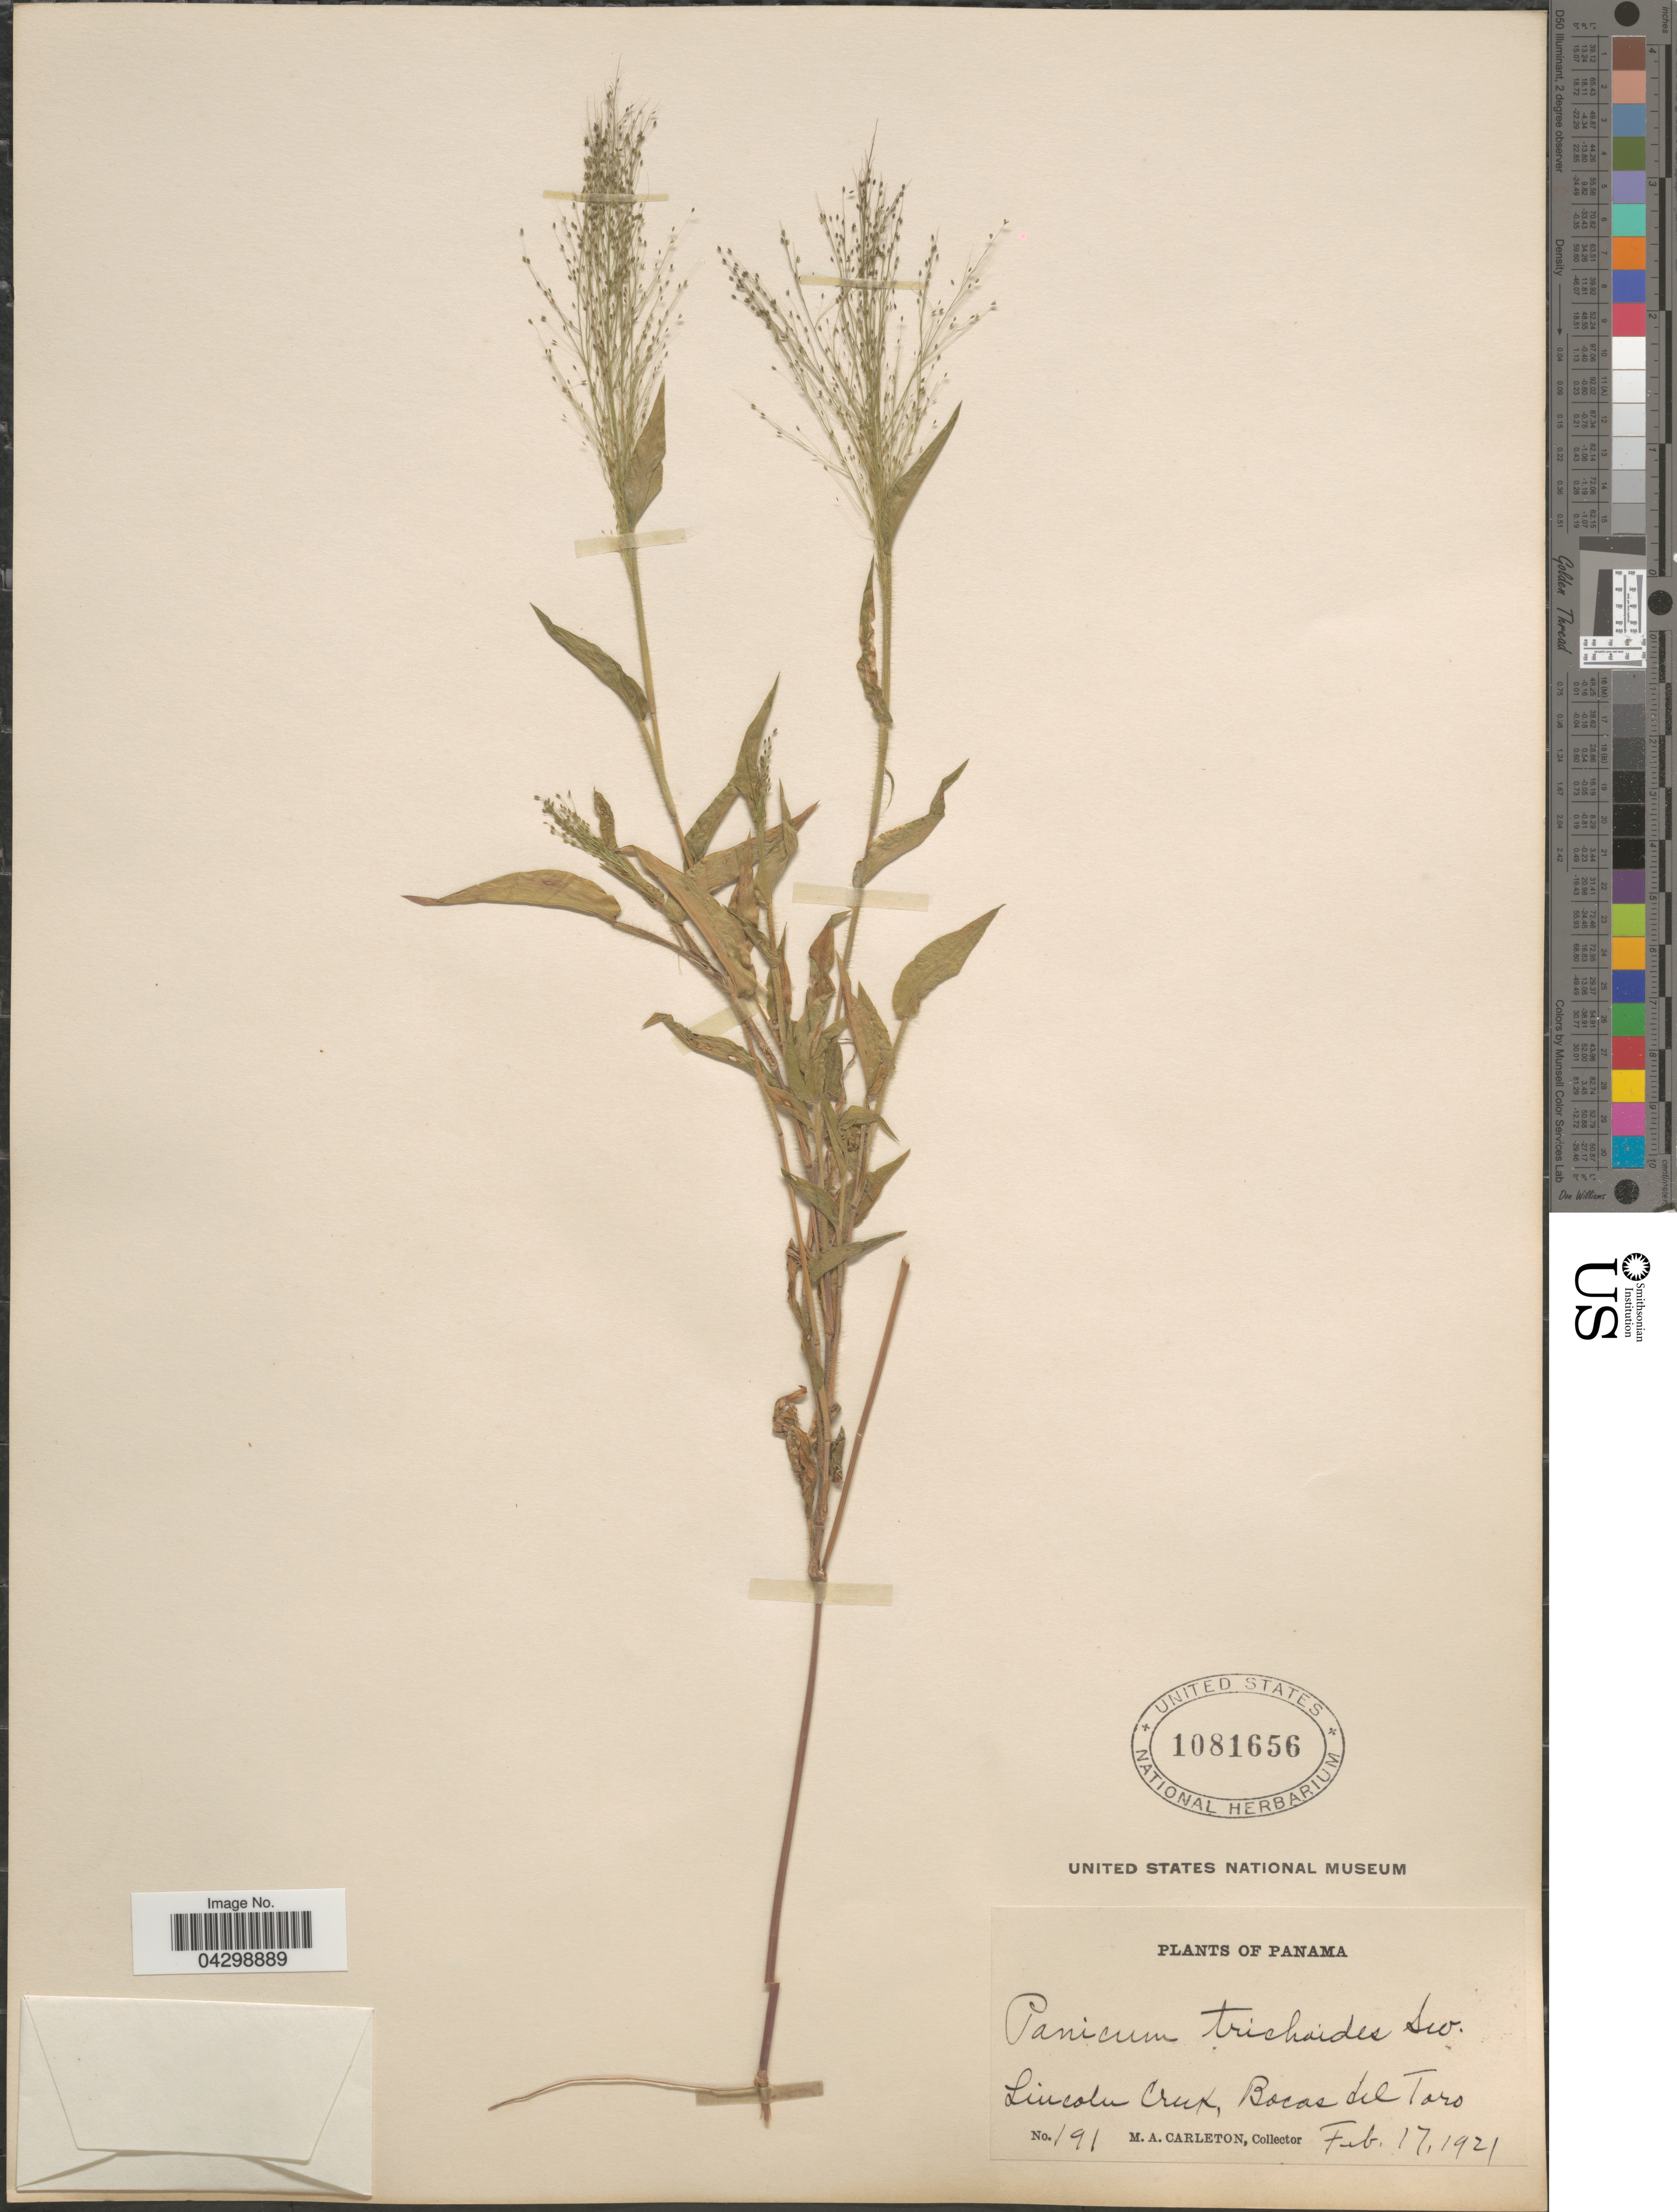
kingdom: Plantae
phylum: Tracheophyta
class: Liliopsida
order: Poales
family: Poaceae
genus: Panicum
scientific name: Panicum trichoides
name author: Sw.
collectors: M. A. Carleton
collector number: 191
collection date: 1921-02-17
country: Panama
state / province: Bocas del Toro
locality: Lincoln Creek.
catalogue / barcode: US 1081656